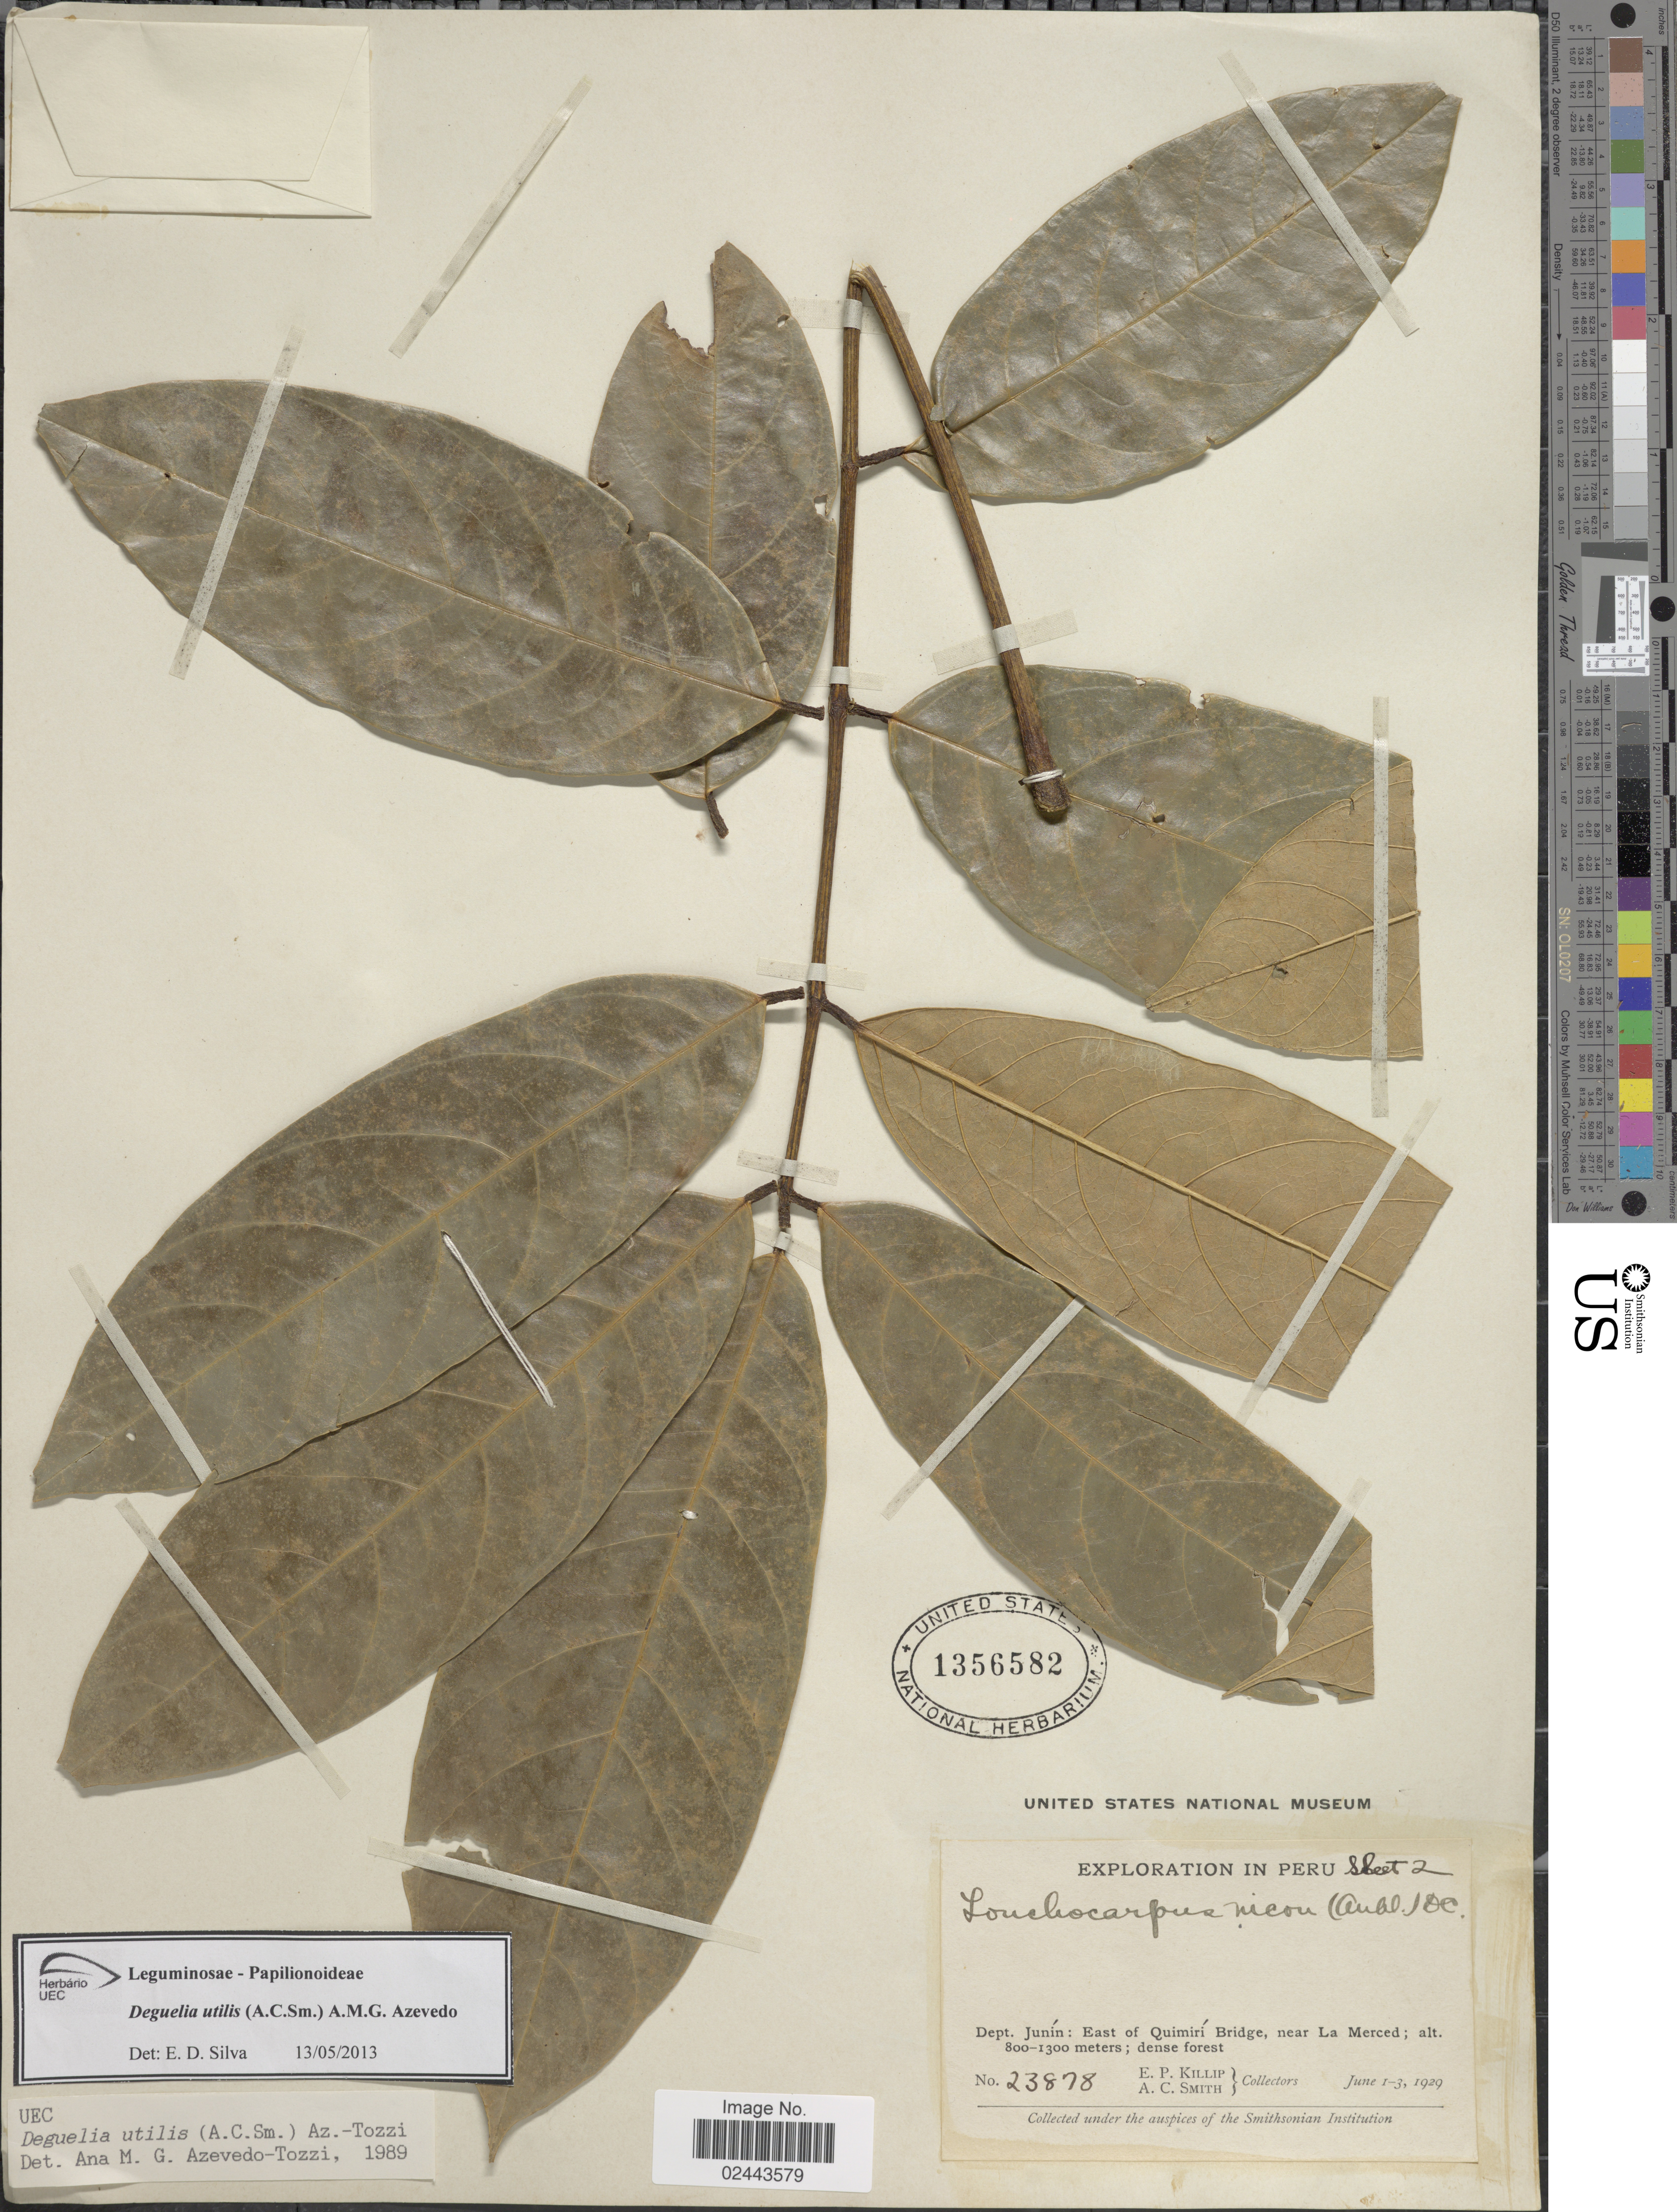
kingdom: Plantae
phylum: Tracheophyta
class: Magnoliopsida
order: Fabales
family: Fabaceae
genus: Deguelia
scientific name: Deguelia utilis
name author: (A.C. Sm.) A.M.G. Azevedo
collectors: E. P. Killip & A. C. Smith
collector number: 23878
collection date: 1929-06-01/1929-09-03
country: Peru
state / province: Junín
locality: East of Quimiri Bridge, near La Merced; dense forest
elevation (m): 800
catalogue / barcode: US 1356582